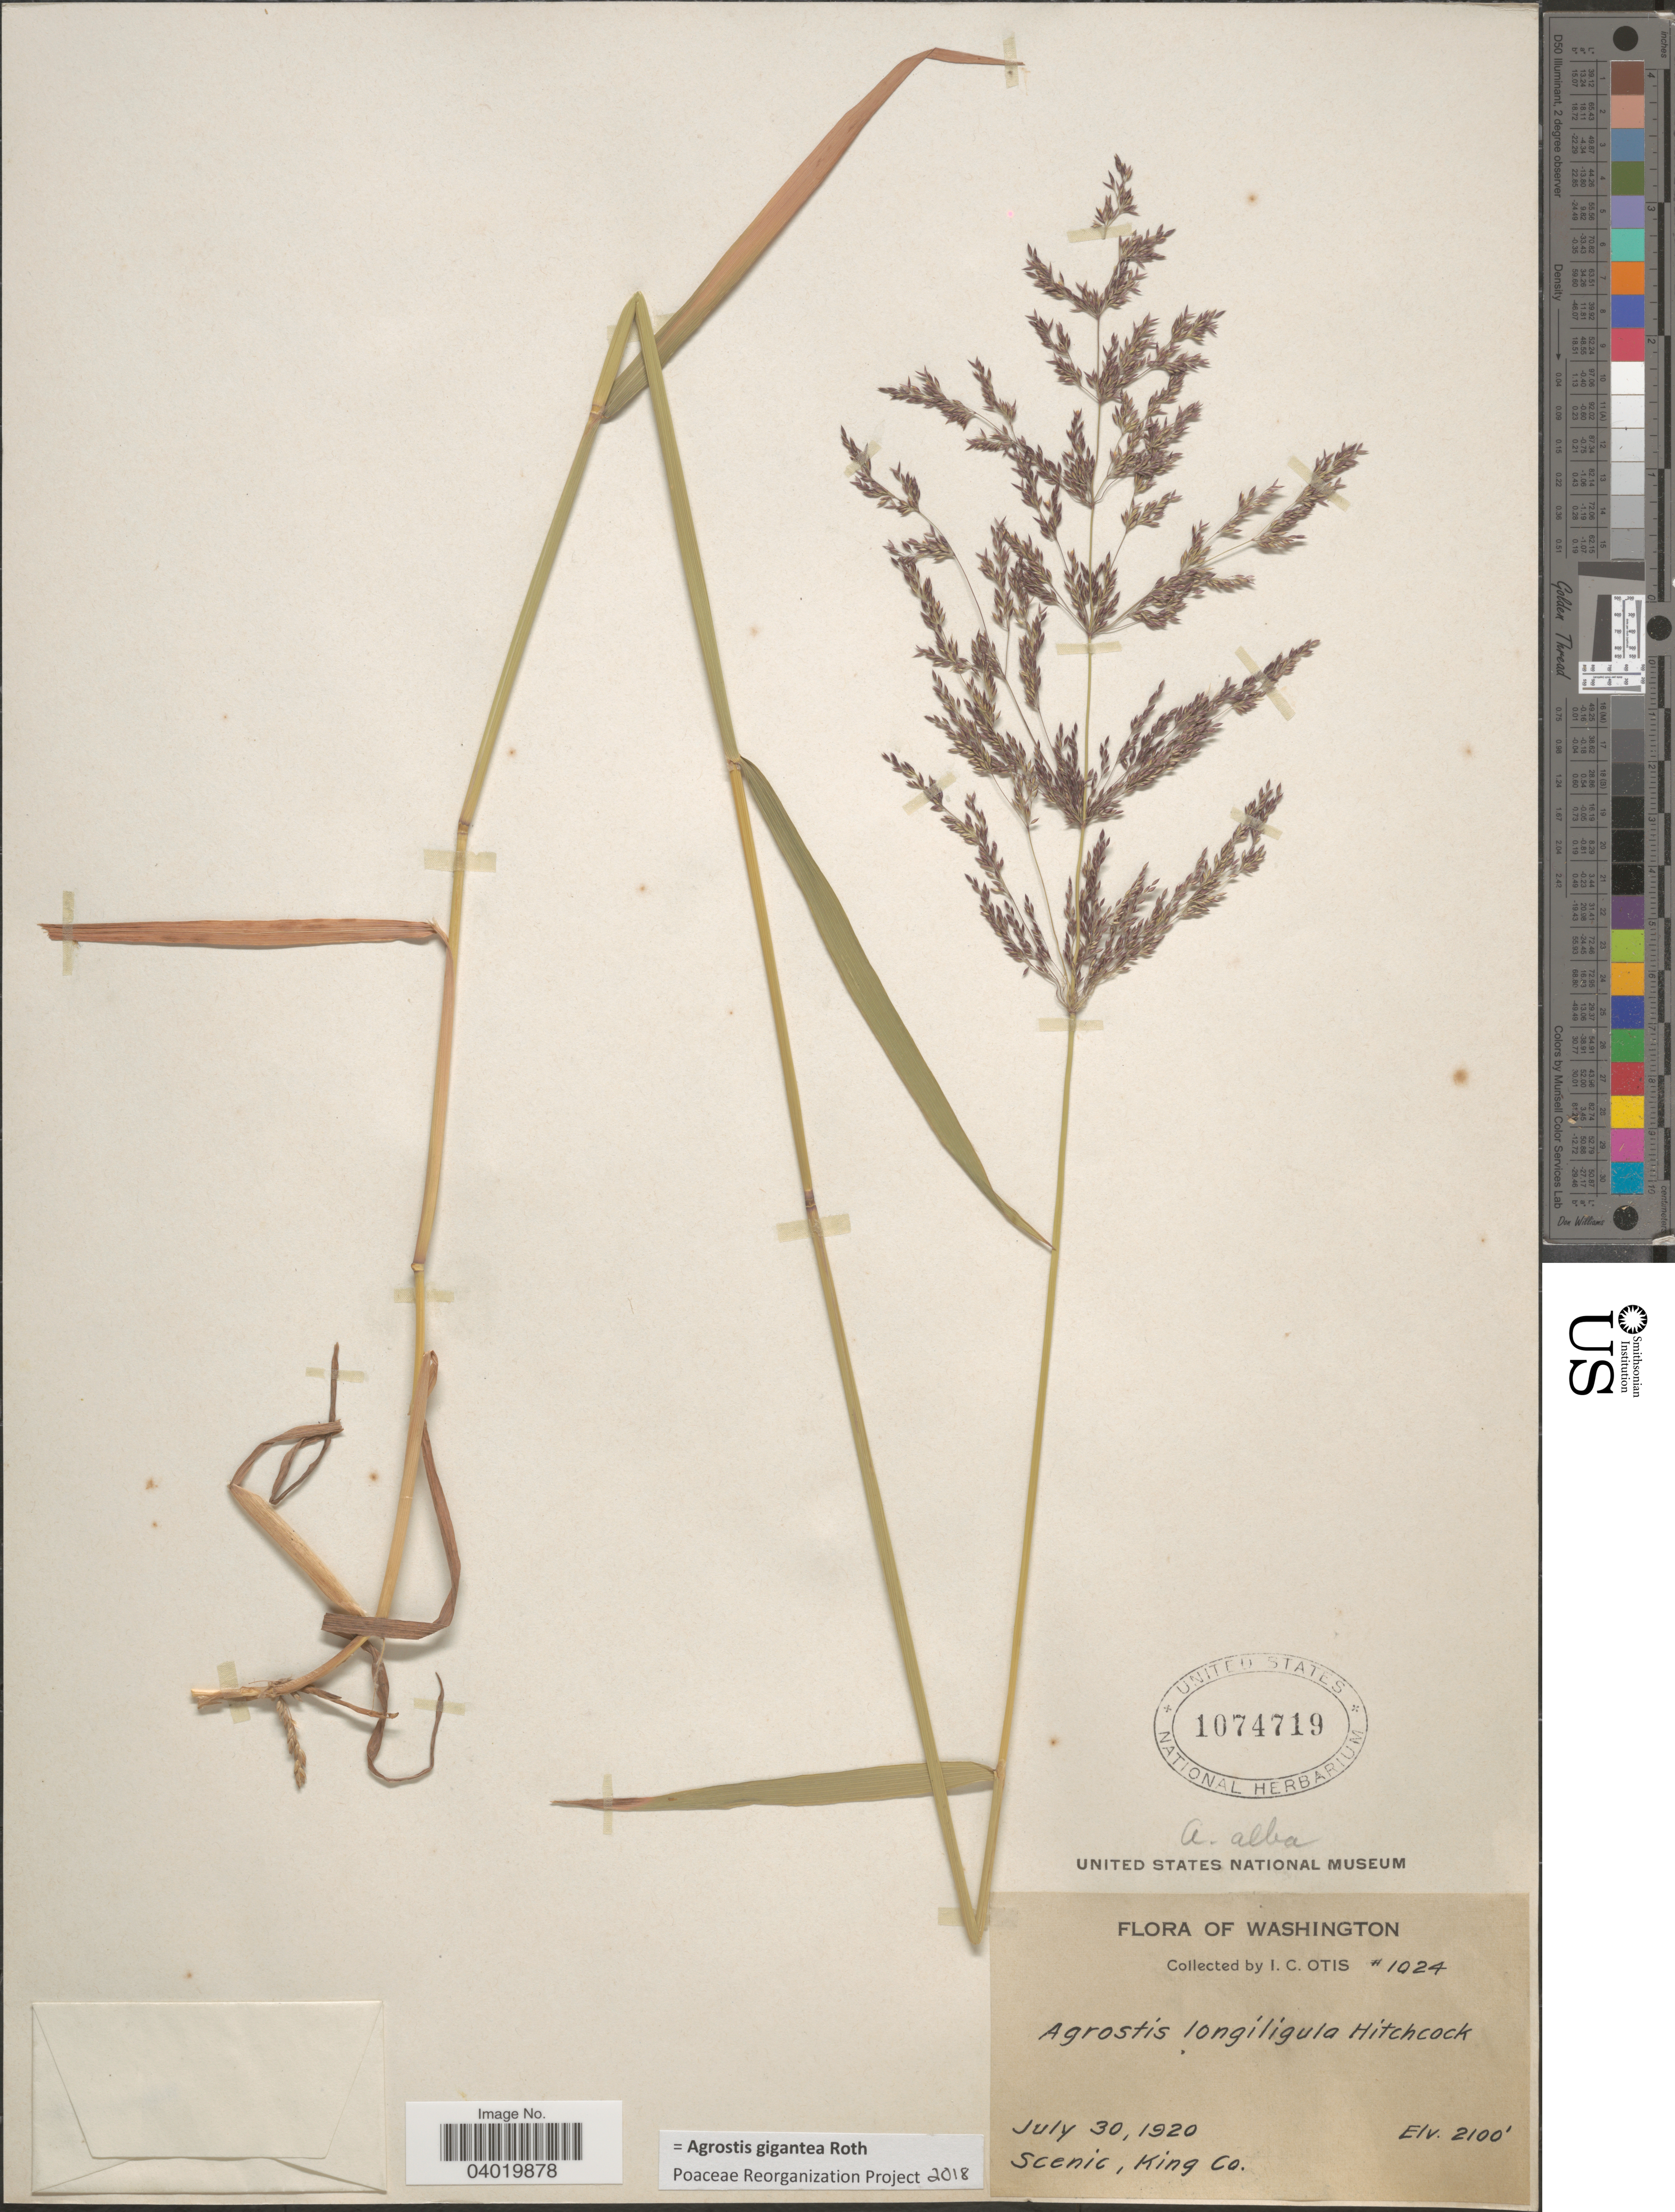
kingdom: Plantae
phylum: Tracheophyta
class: Liliopsida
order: Poales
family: Poaceae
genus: Agrostis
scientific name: Agrostis gigantea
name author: Roth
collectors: I. C. Otis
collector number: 1024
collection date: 1920-07-30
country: United States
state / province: Washington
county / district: King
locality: Scenic, King Co.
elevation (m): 640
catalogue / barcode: US 1074719